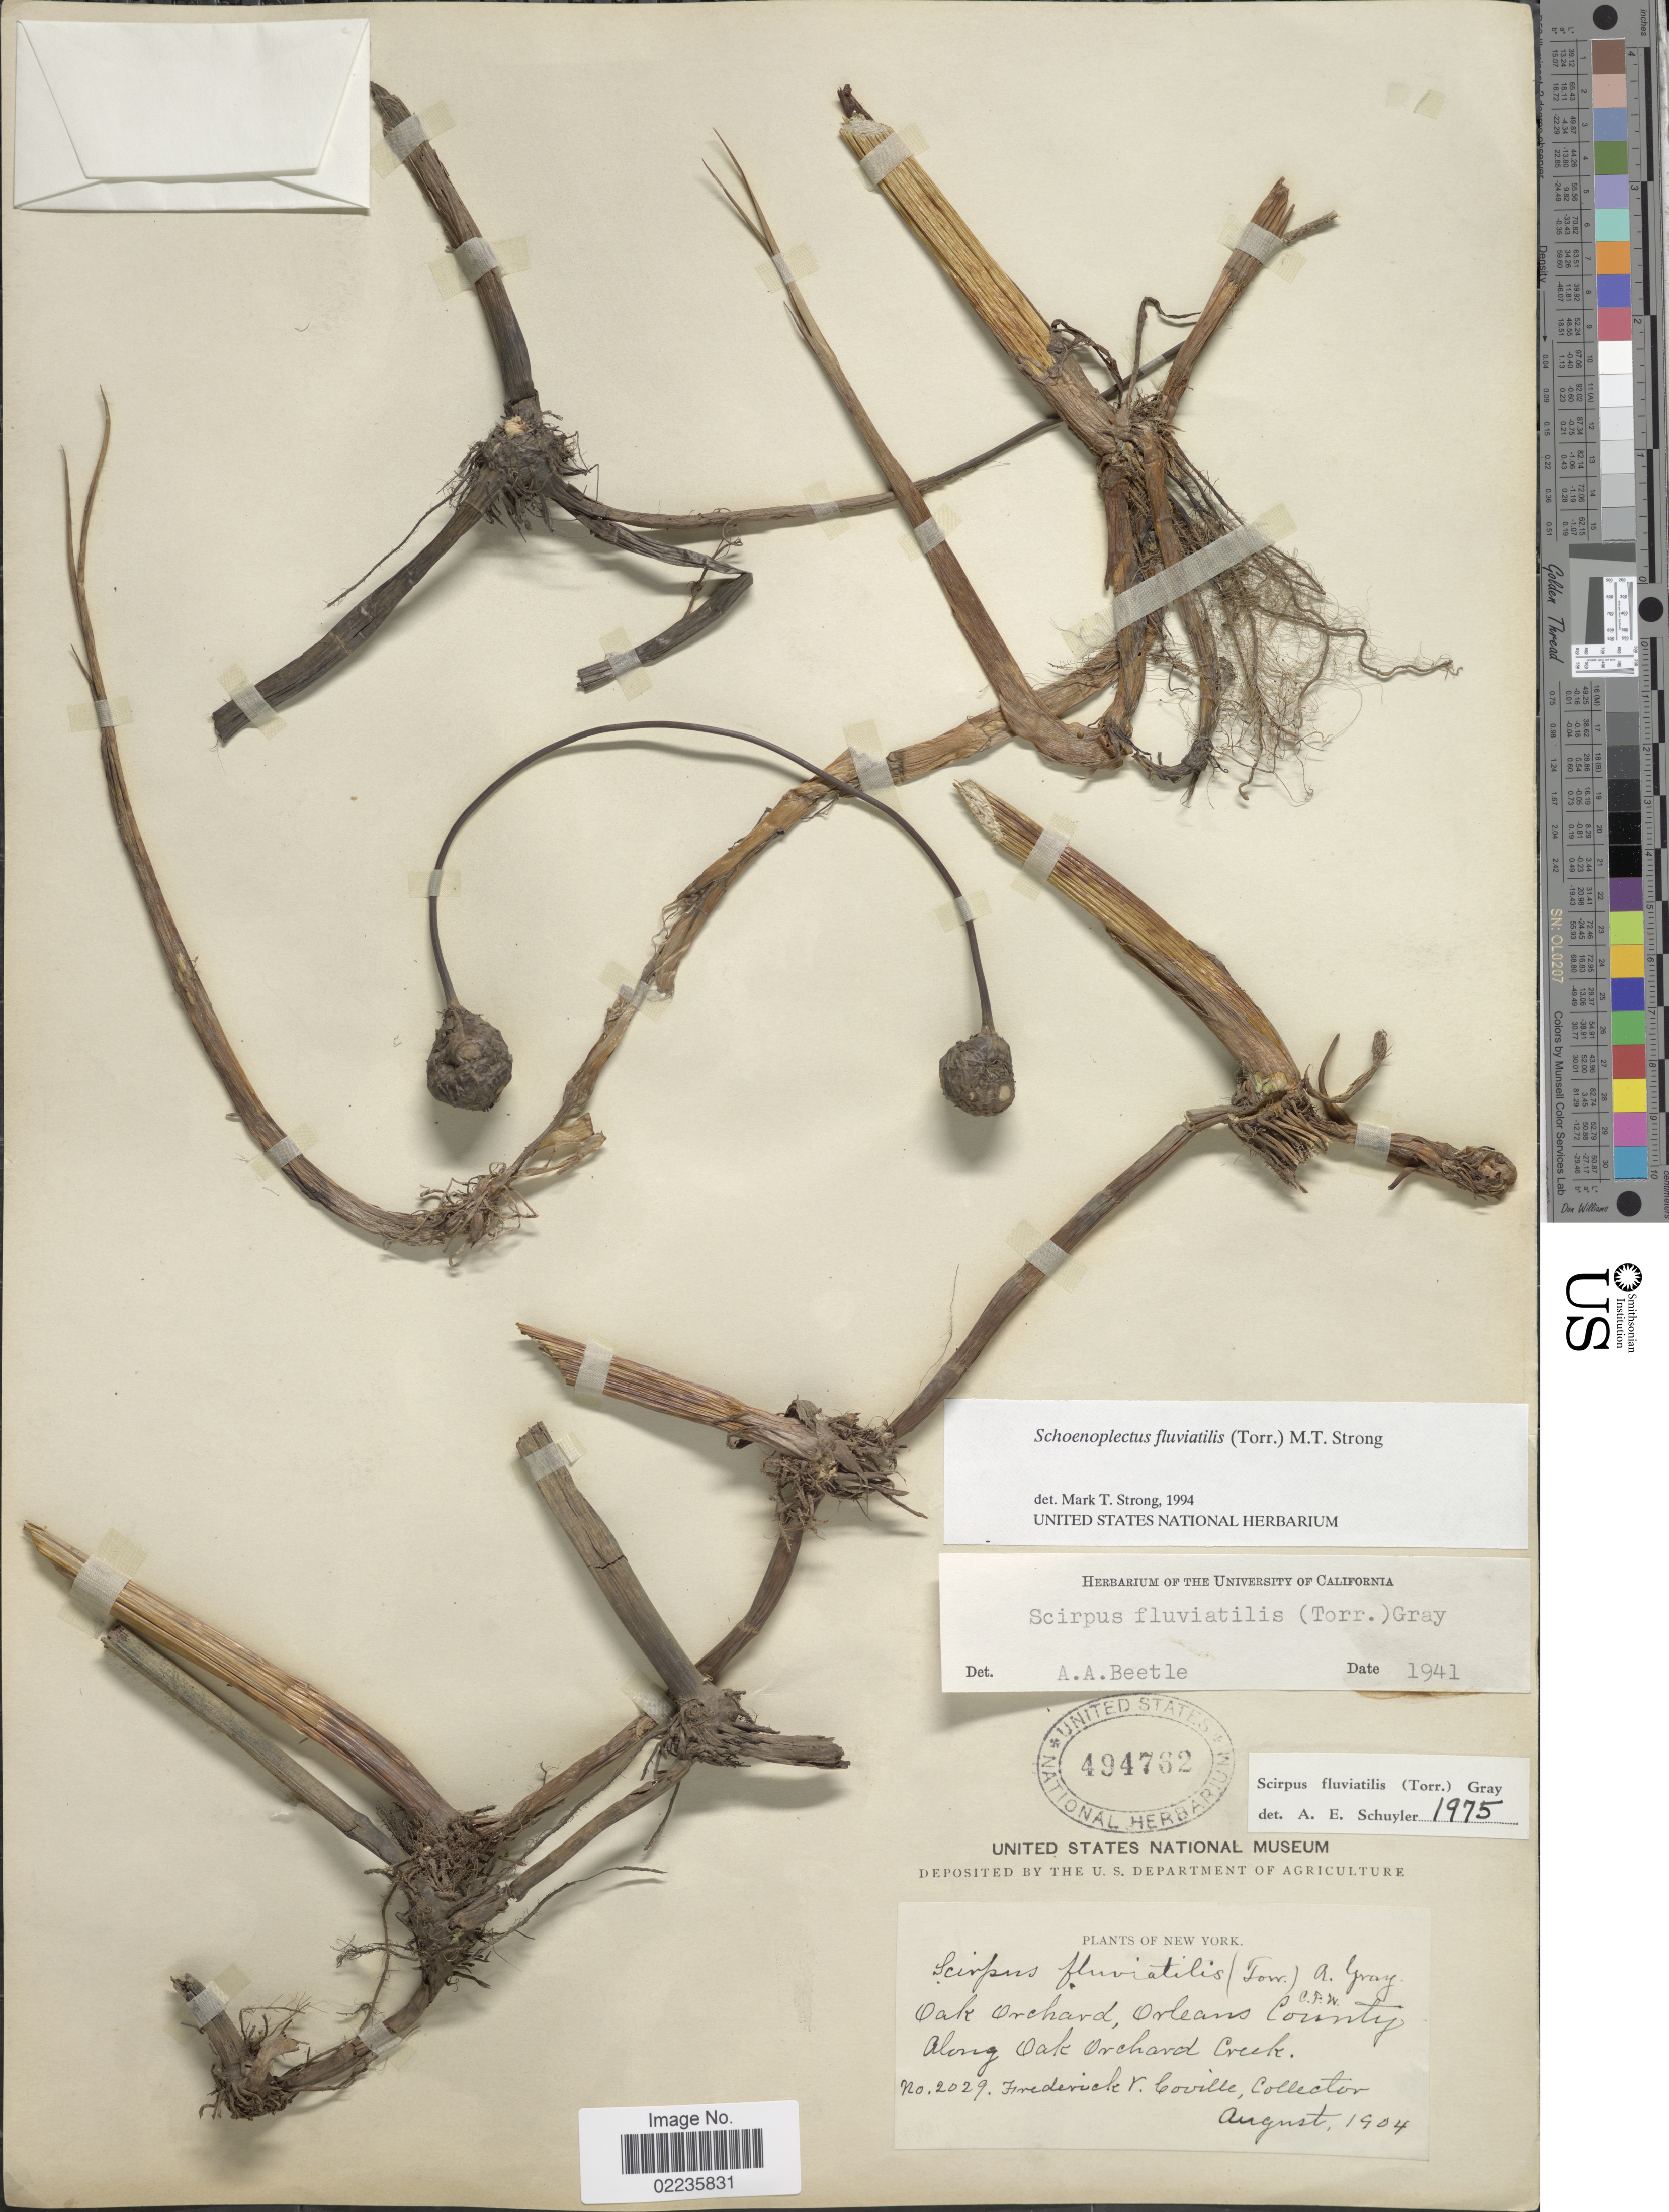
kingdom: Plantae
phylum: Tracheophyta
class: Liliopsida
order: Poales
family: Cyperaceae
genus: Bolboschoenus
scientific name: Bolboschoenus fluviatilis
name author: (Torr.) Soják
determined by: Strong, M. T., (US), Smithsonian Institution - National Museum of Natural History (UNITED STATES)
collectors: F. V. Coville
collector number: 2029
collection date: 1904-08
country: United States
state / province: New York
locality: Oak Orchard, Orleans County. Along Oak Orchard Creek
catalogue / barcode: US 494762